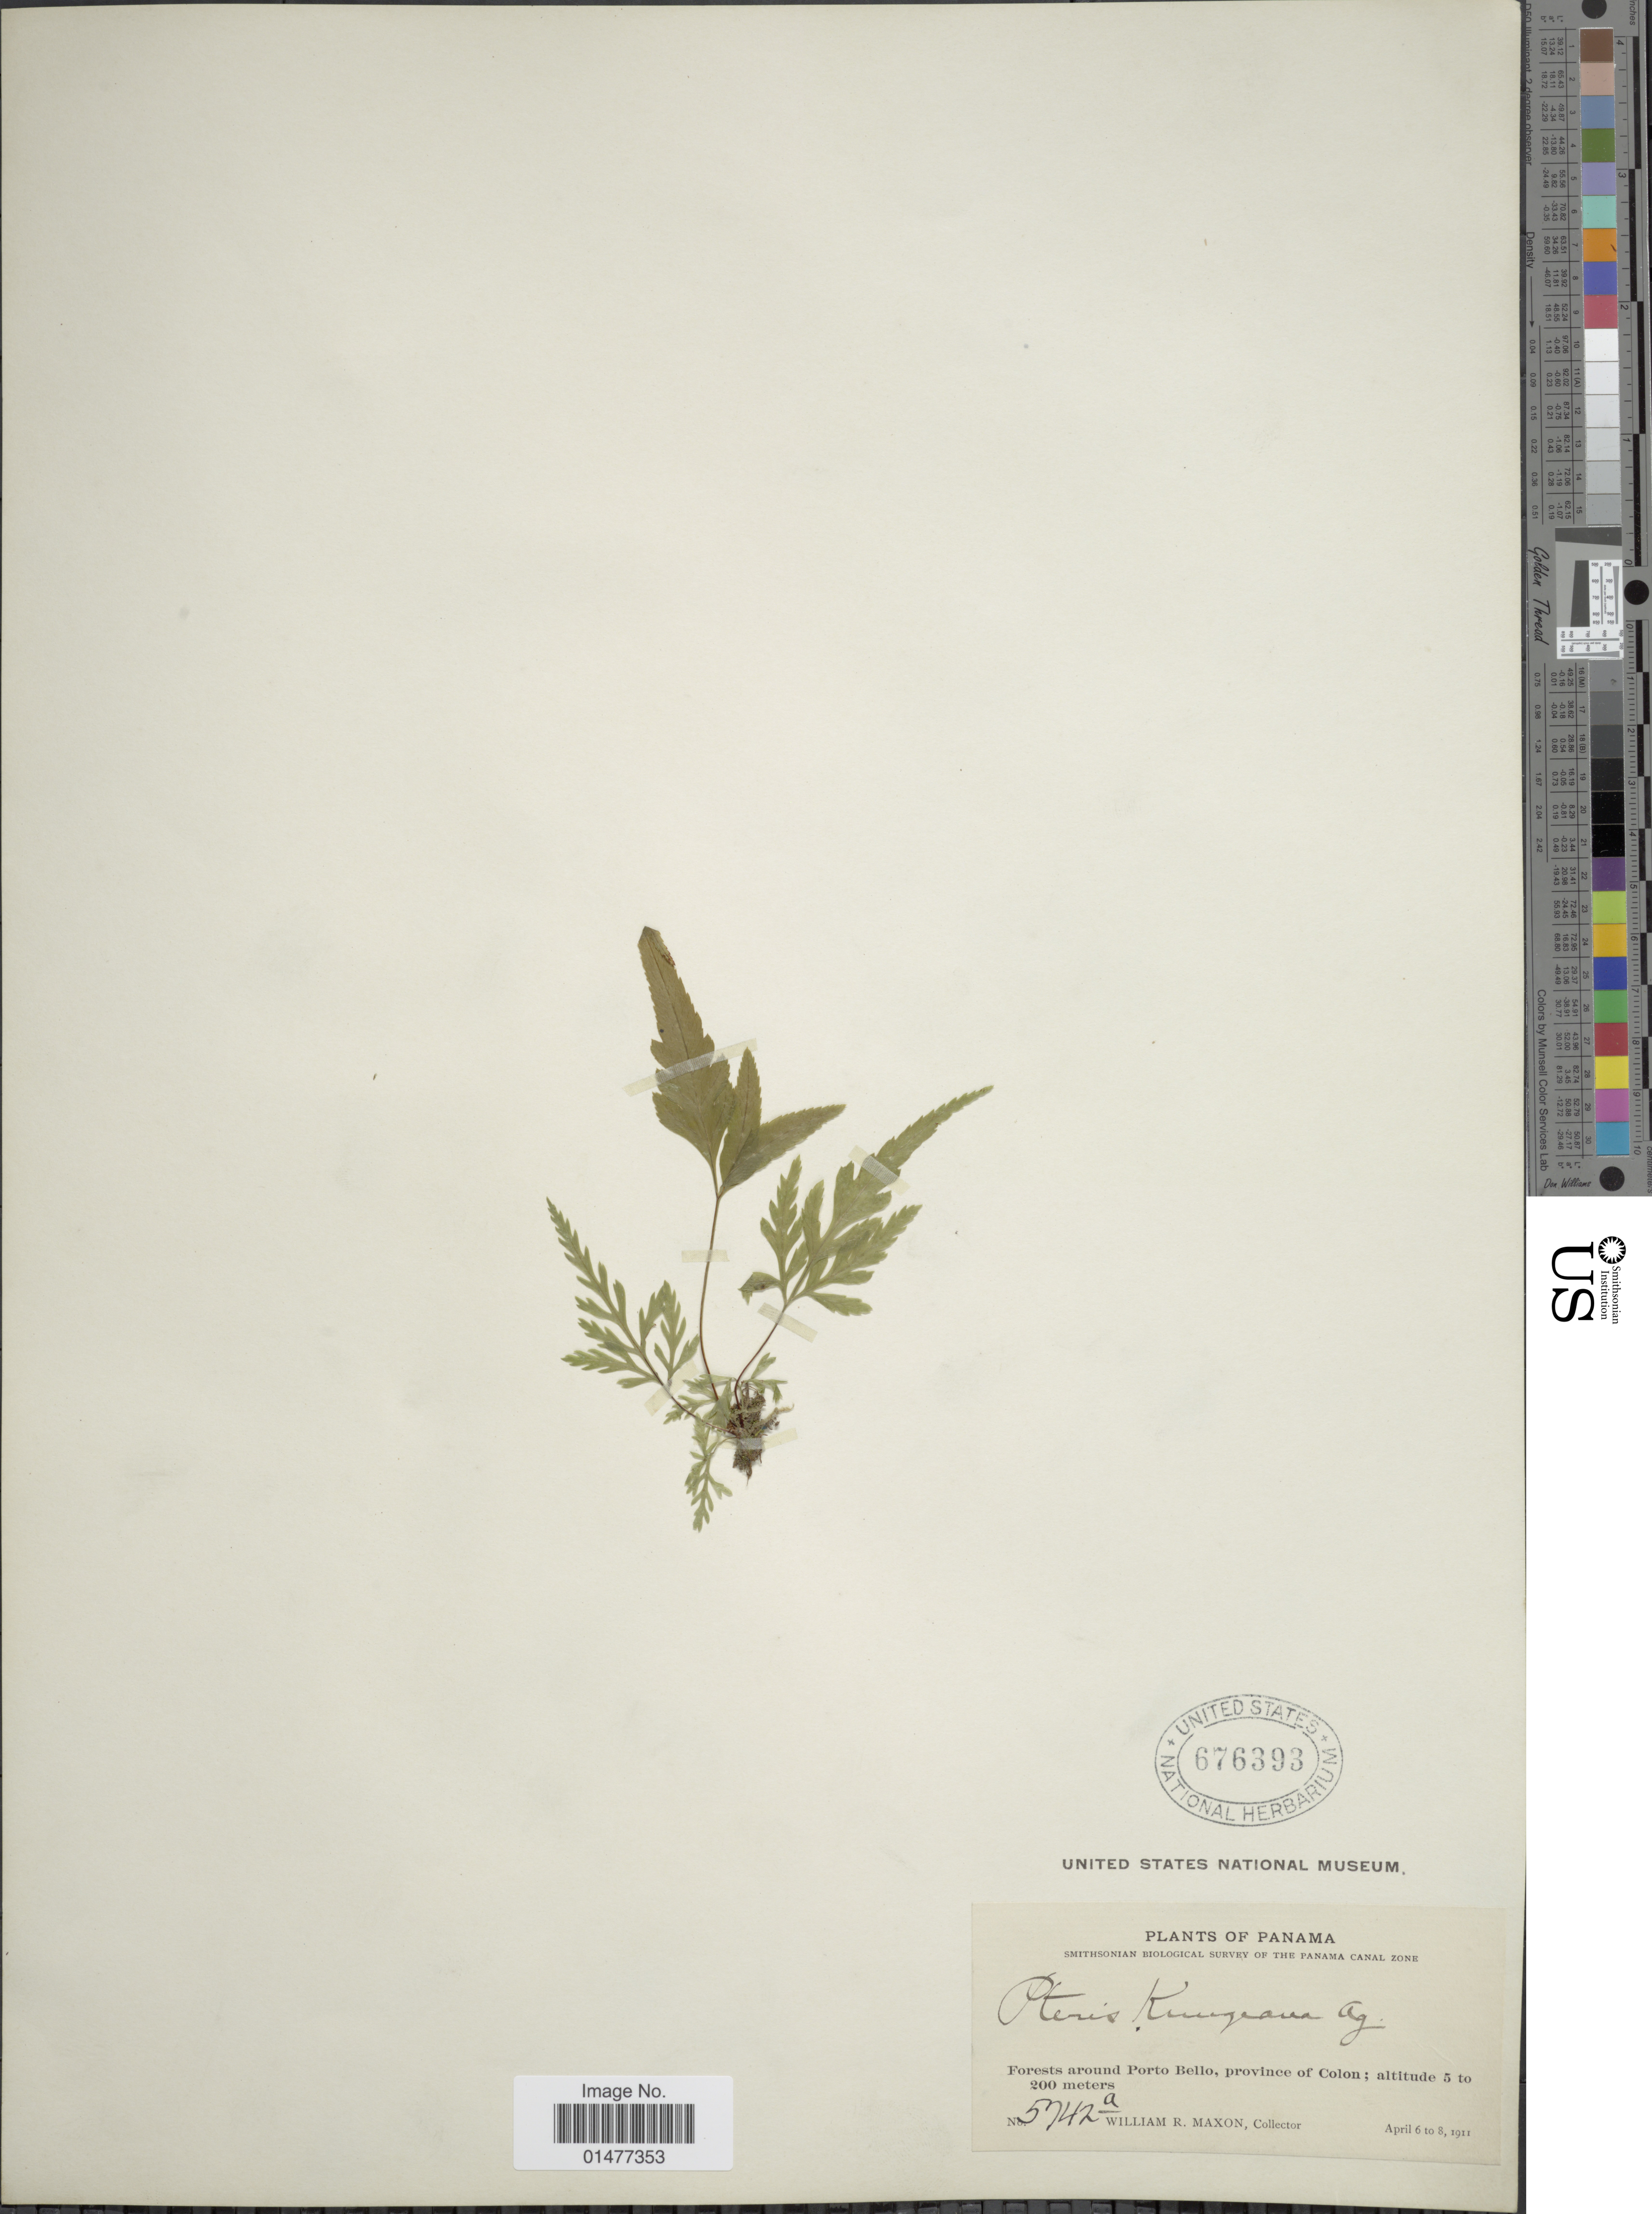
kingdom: Plantae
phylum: Tracheophyta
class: Polypodiopsida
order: Polypodiales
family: Pteridaceae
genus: Pteris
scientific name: Pteris altissima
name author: Poir.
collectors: W. R. Maxon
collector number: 5742a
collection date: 1911-04-06/1911-04-08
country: Panama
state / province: Colón / Panamá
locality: Plants of Panama, Forests around Porto Bello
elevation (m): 5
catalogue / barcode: US 676393